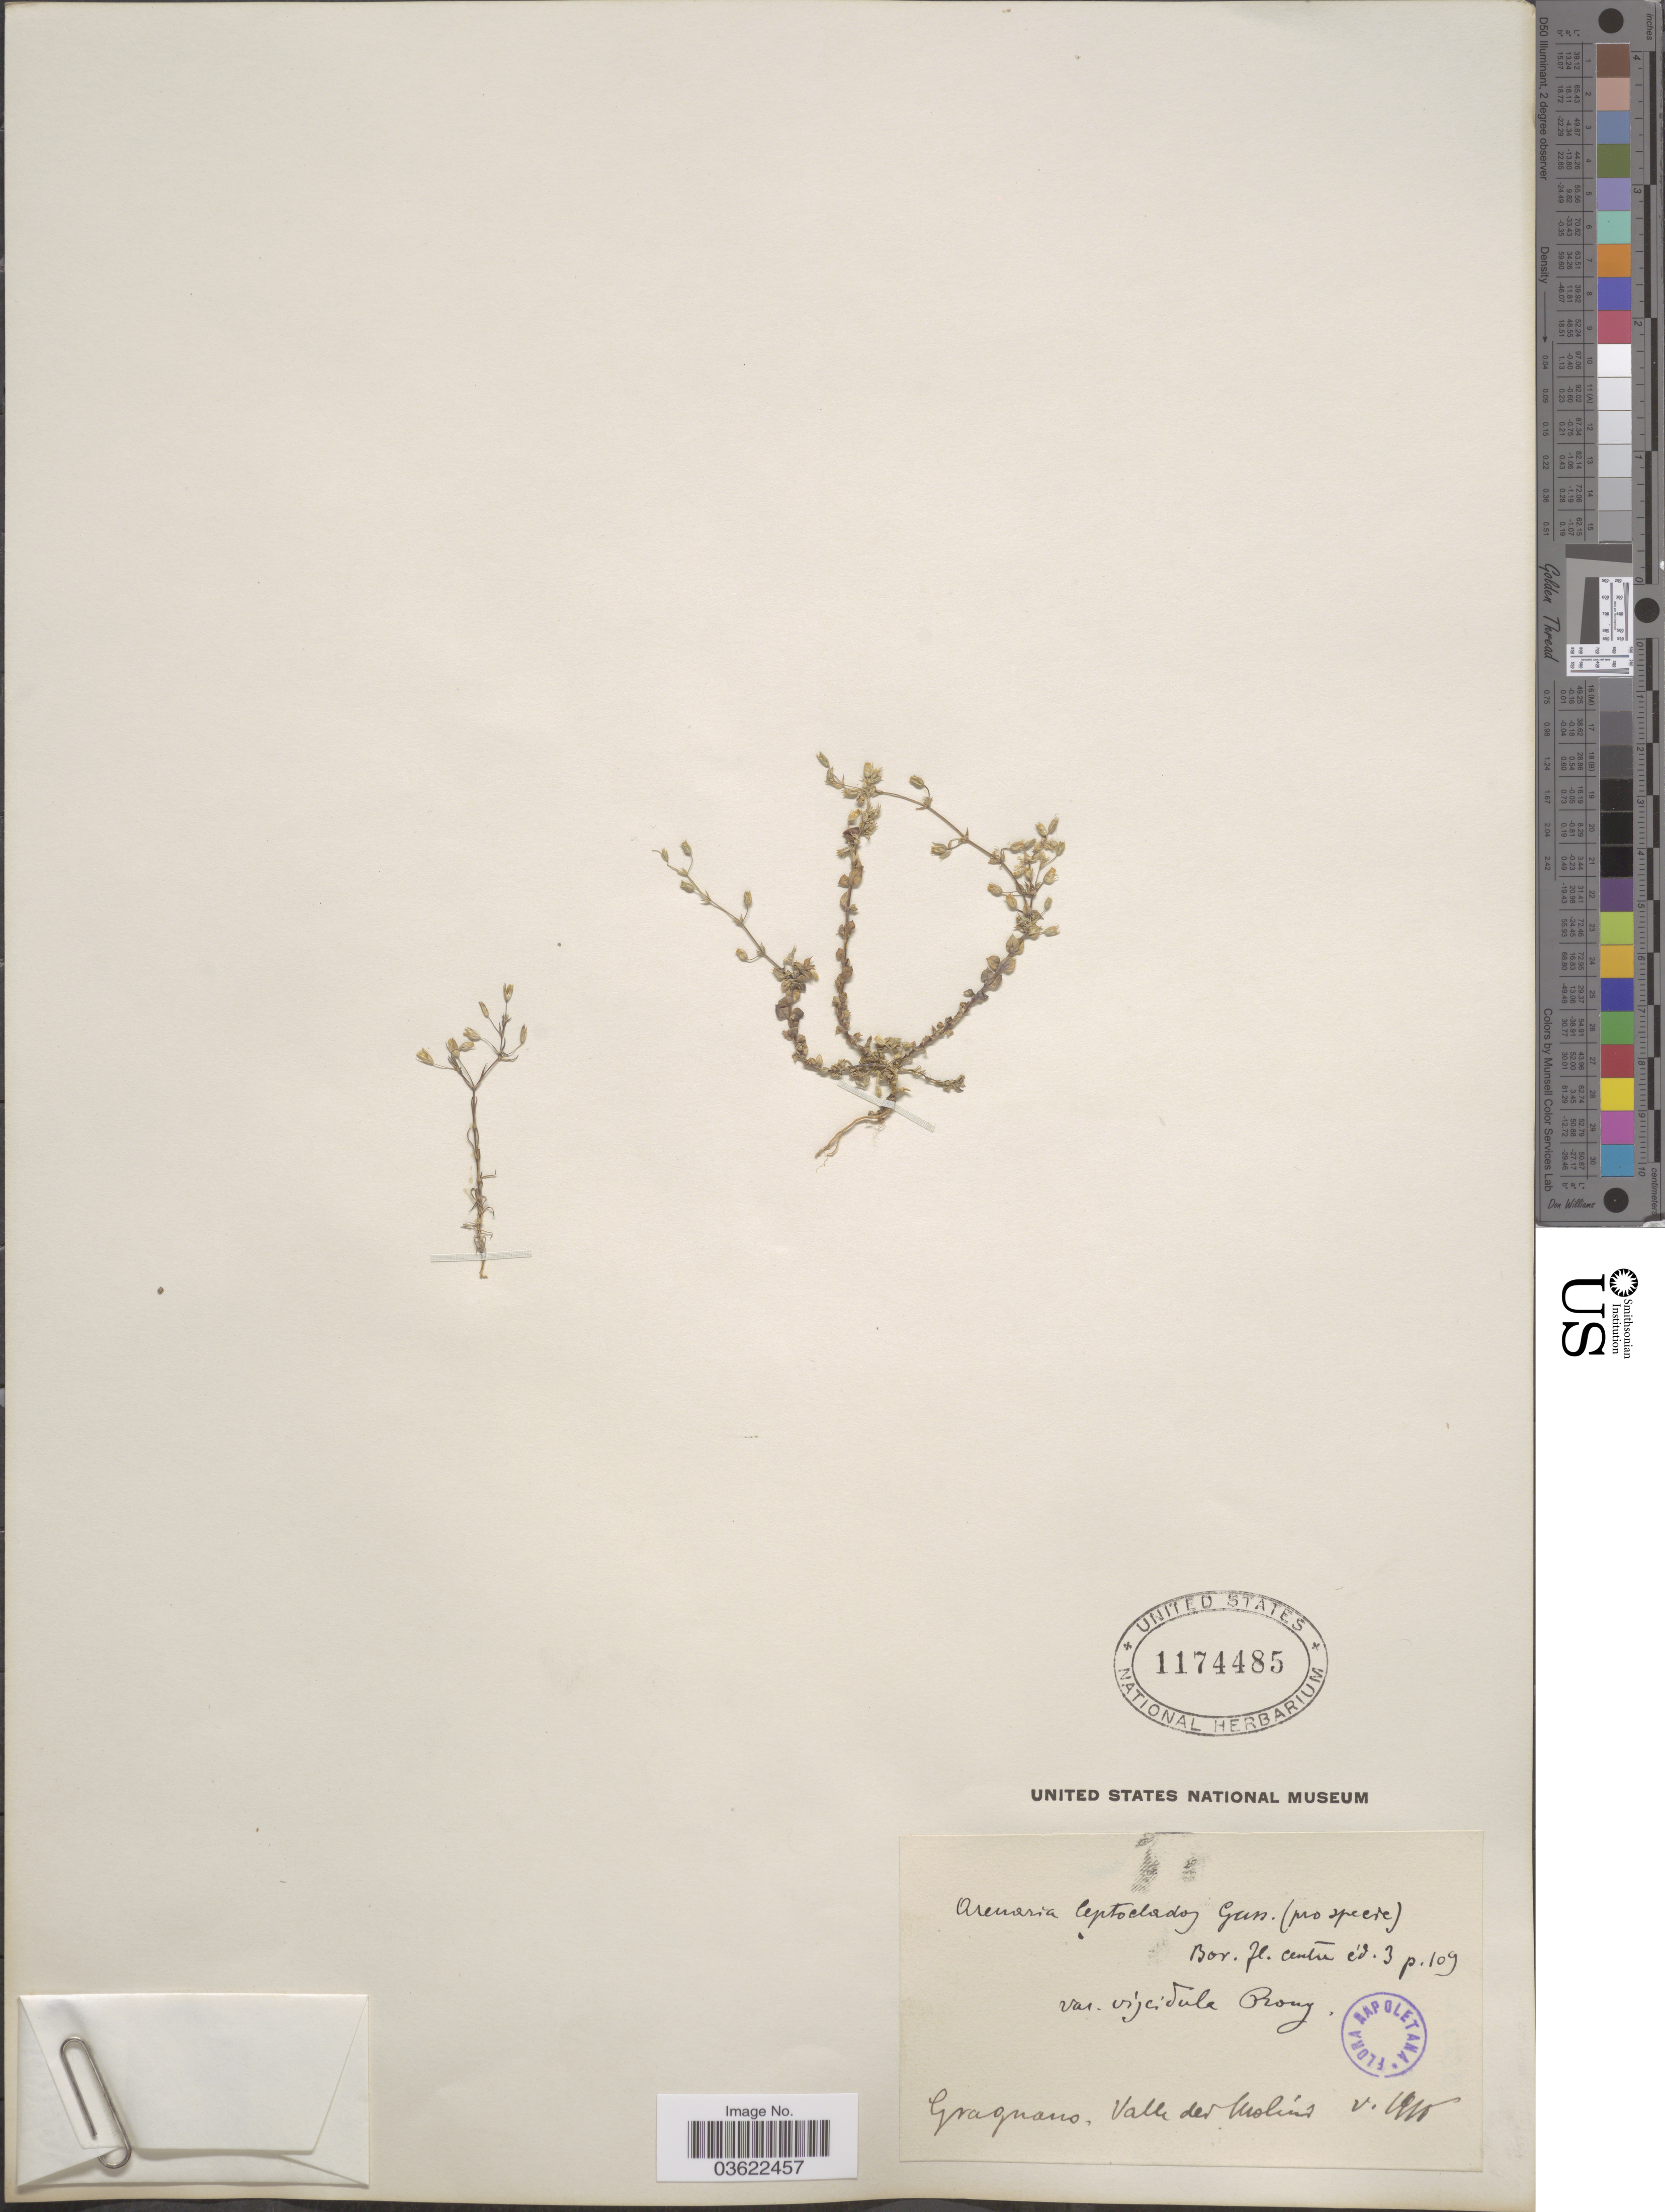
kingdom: Plantae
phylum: Tracheophyta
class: Magnoliopsida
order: Caryophyllales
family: Caryophyllaceae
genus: Arenaria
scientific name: Arenaria leptoclados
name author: (Rchb.) Gussone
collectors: Gragnano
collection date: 1910-05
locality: Valle del Molina [interpreted].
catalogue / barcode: US 1174485